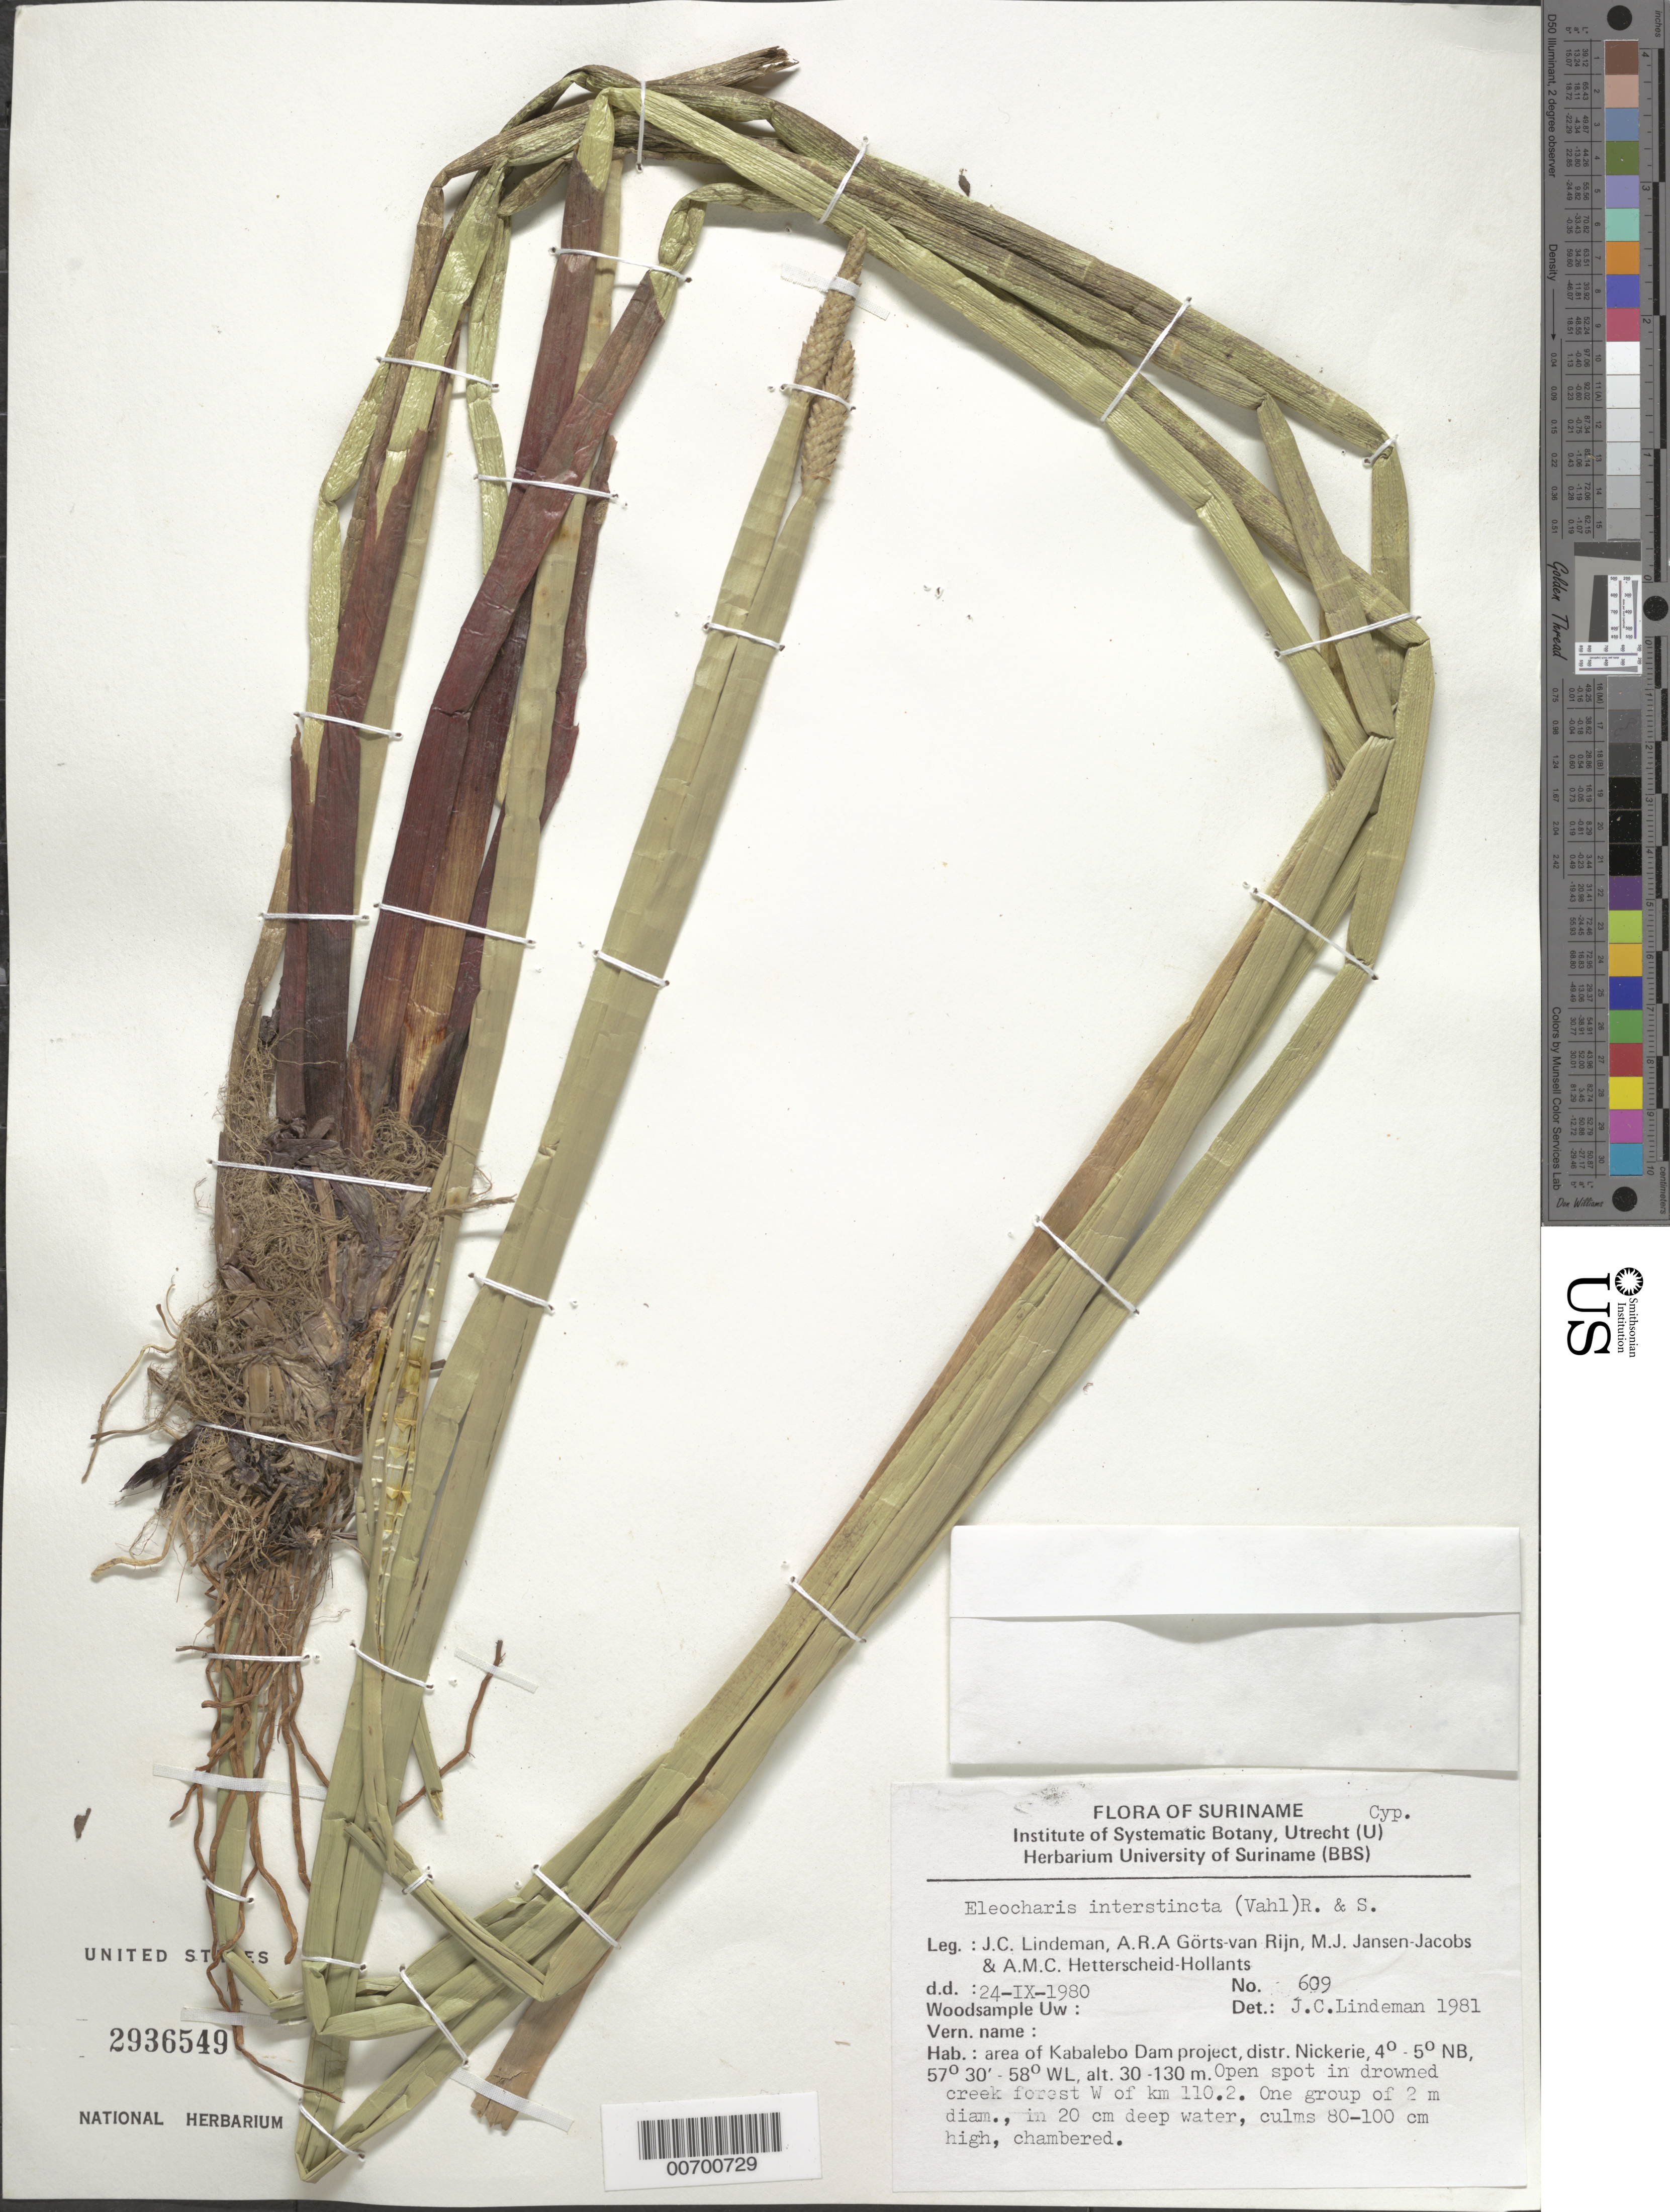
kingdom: Plantae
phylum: Tracheophyta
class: Liliopsida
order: Poales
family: Cyperaceae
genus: Eleocharis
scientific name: Eleocharis interstincta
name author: (Vahl) Roem. & Schult.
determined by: Lindeman, J. C.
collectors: J. C. Lindeman, A. .R. A. Görts-van Rijn, M. J. Jansen-Jacobs & A. Hetterscheid-Hollants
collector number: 80 609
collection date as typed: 24-Sep-80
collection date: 1980-09-24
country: Suriname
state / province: Nickerie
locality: Kabalebo Dam project area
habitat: Open spot in drowned creek forest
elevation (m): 30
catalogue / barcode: US 2936549